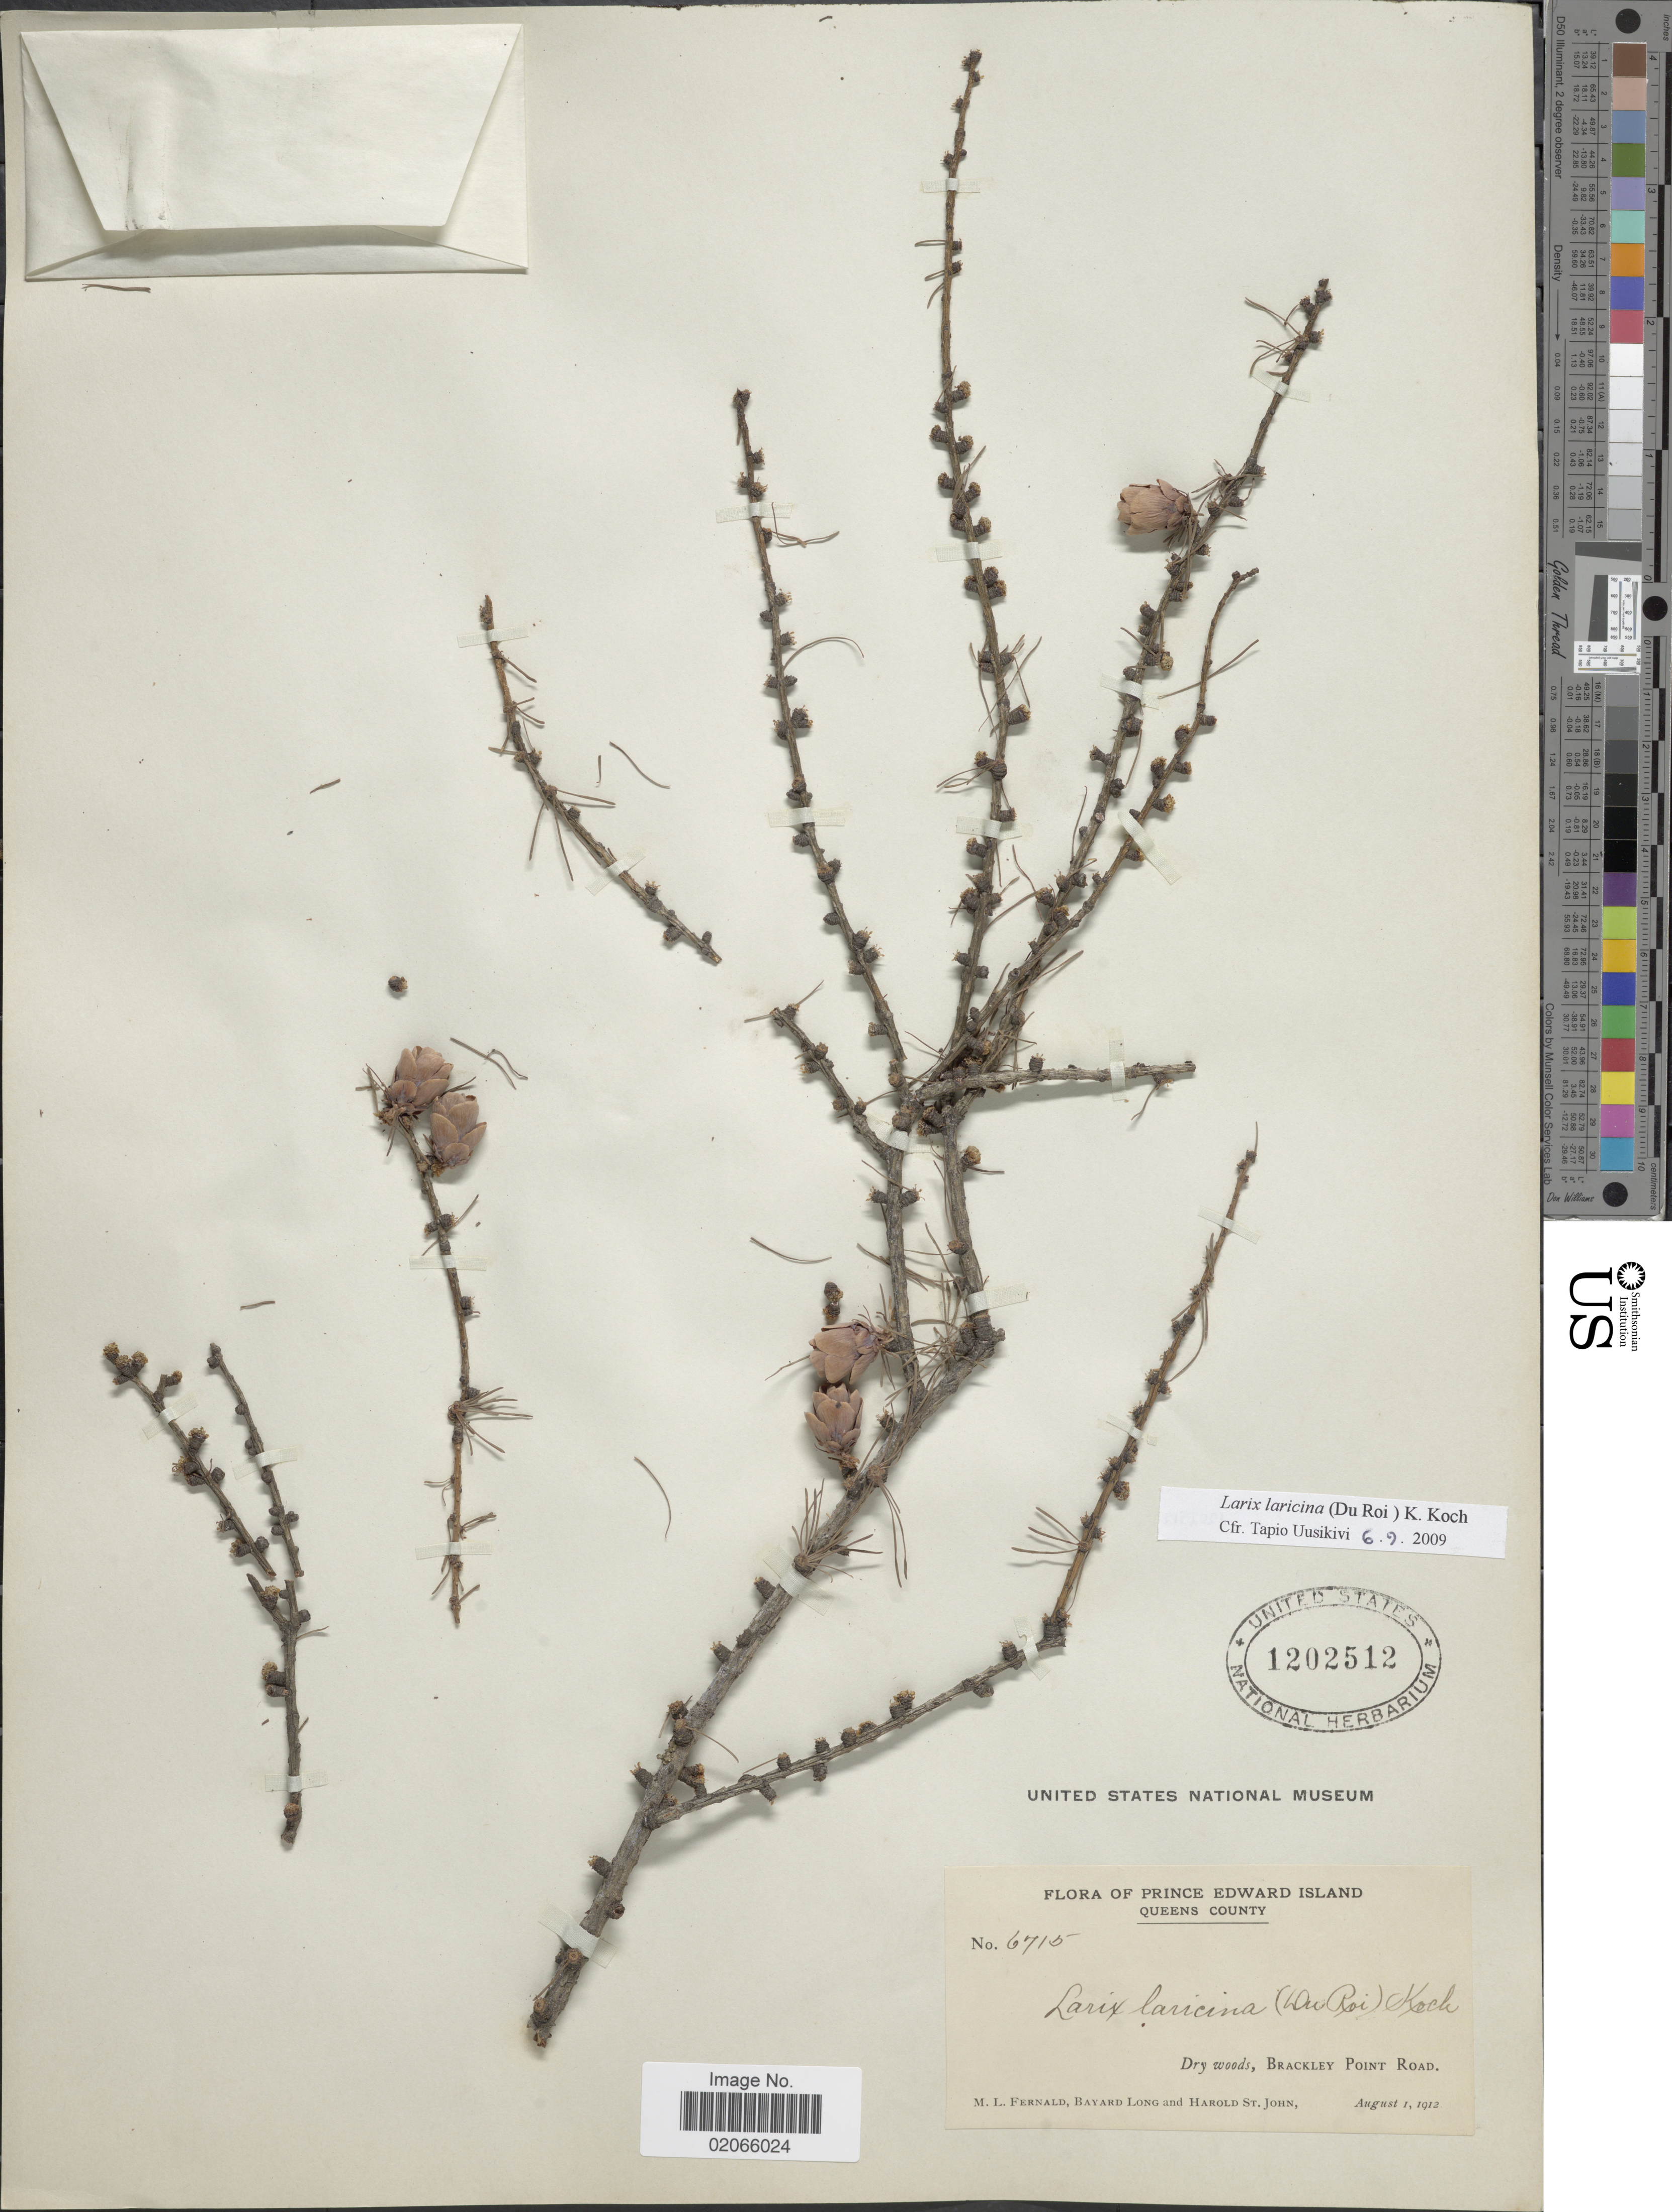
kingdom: Plantae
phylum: Tracheophyta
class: Pinopsida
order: Pinales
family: Pinaceae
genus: Larix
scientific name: Larix laricina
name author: (Du Roi) K. Koch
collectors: M. L. Fernald, B. Long & H. St. John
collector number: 6715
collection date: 1912-08-01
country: Canada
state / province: Prince Edward Island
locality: Queens County. Dry woods, Brackley Point Road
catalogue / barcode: US 1202512